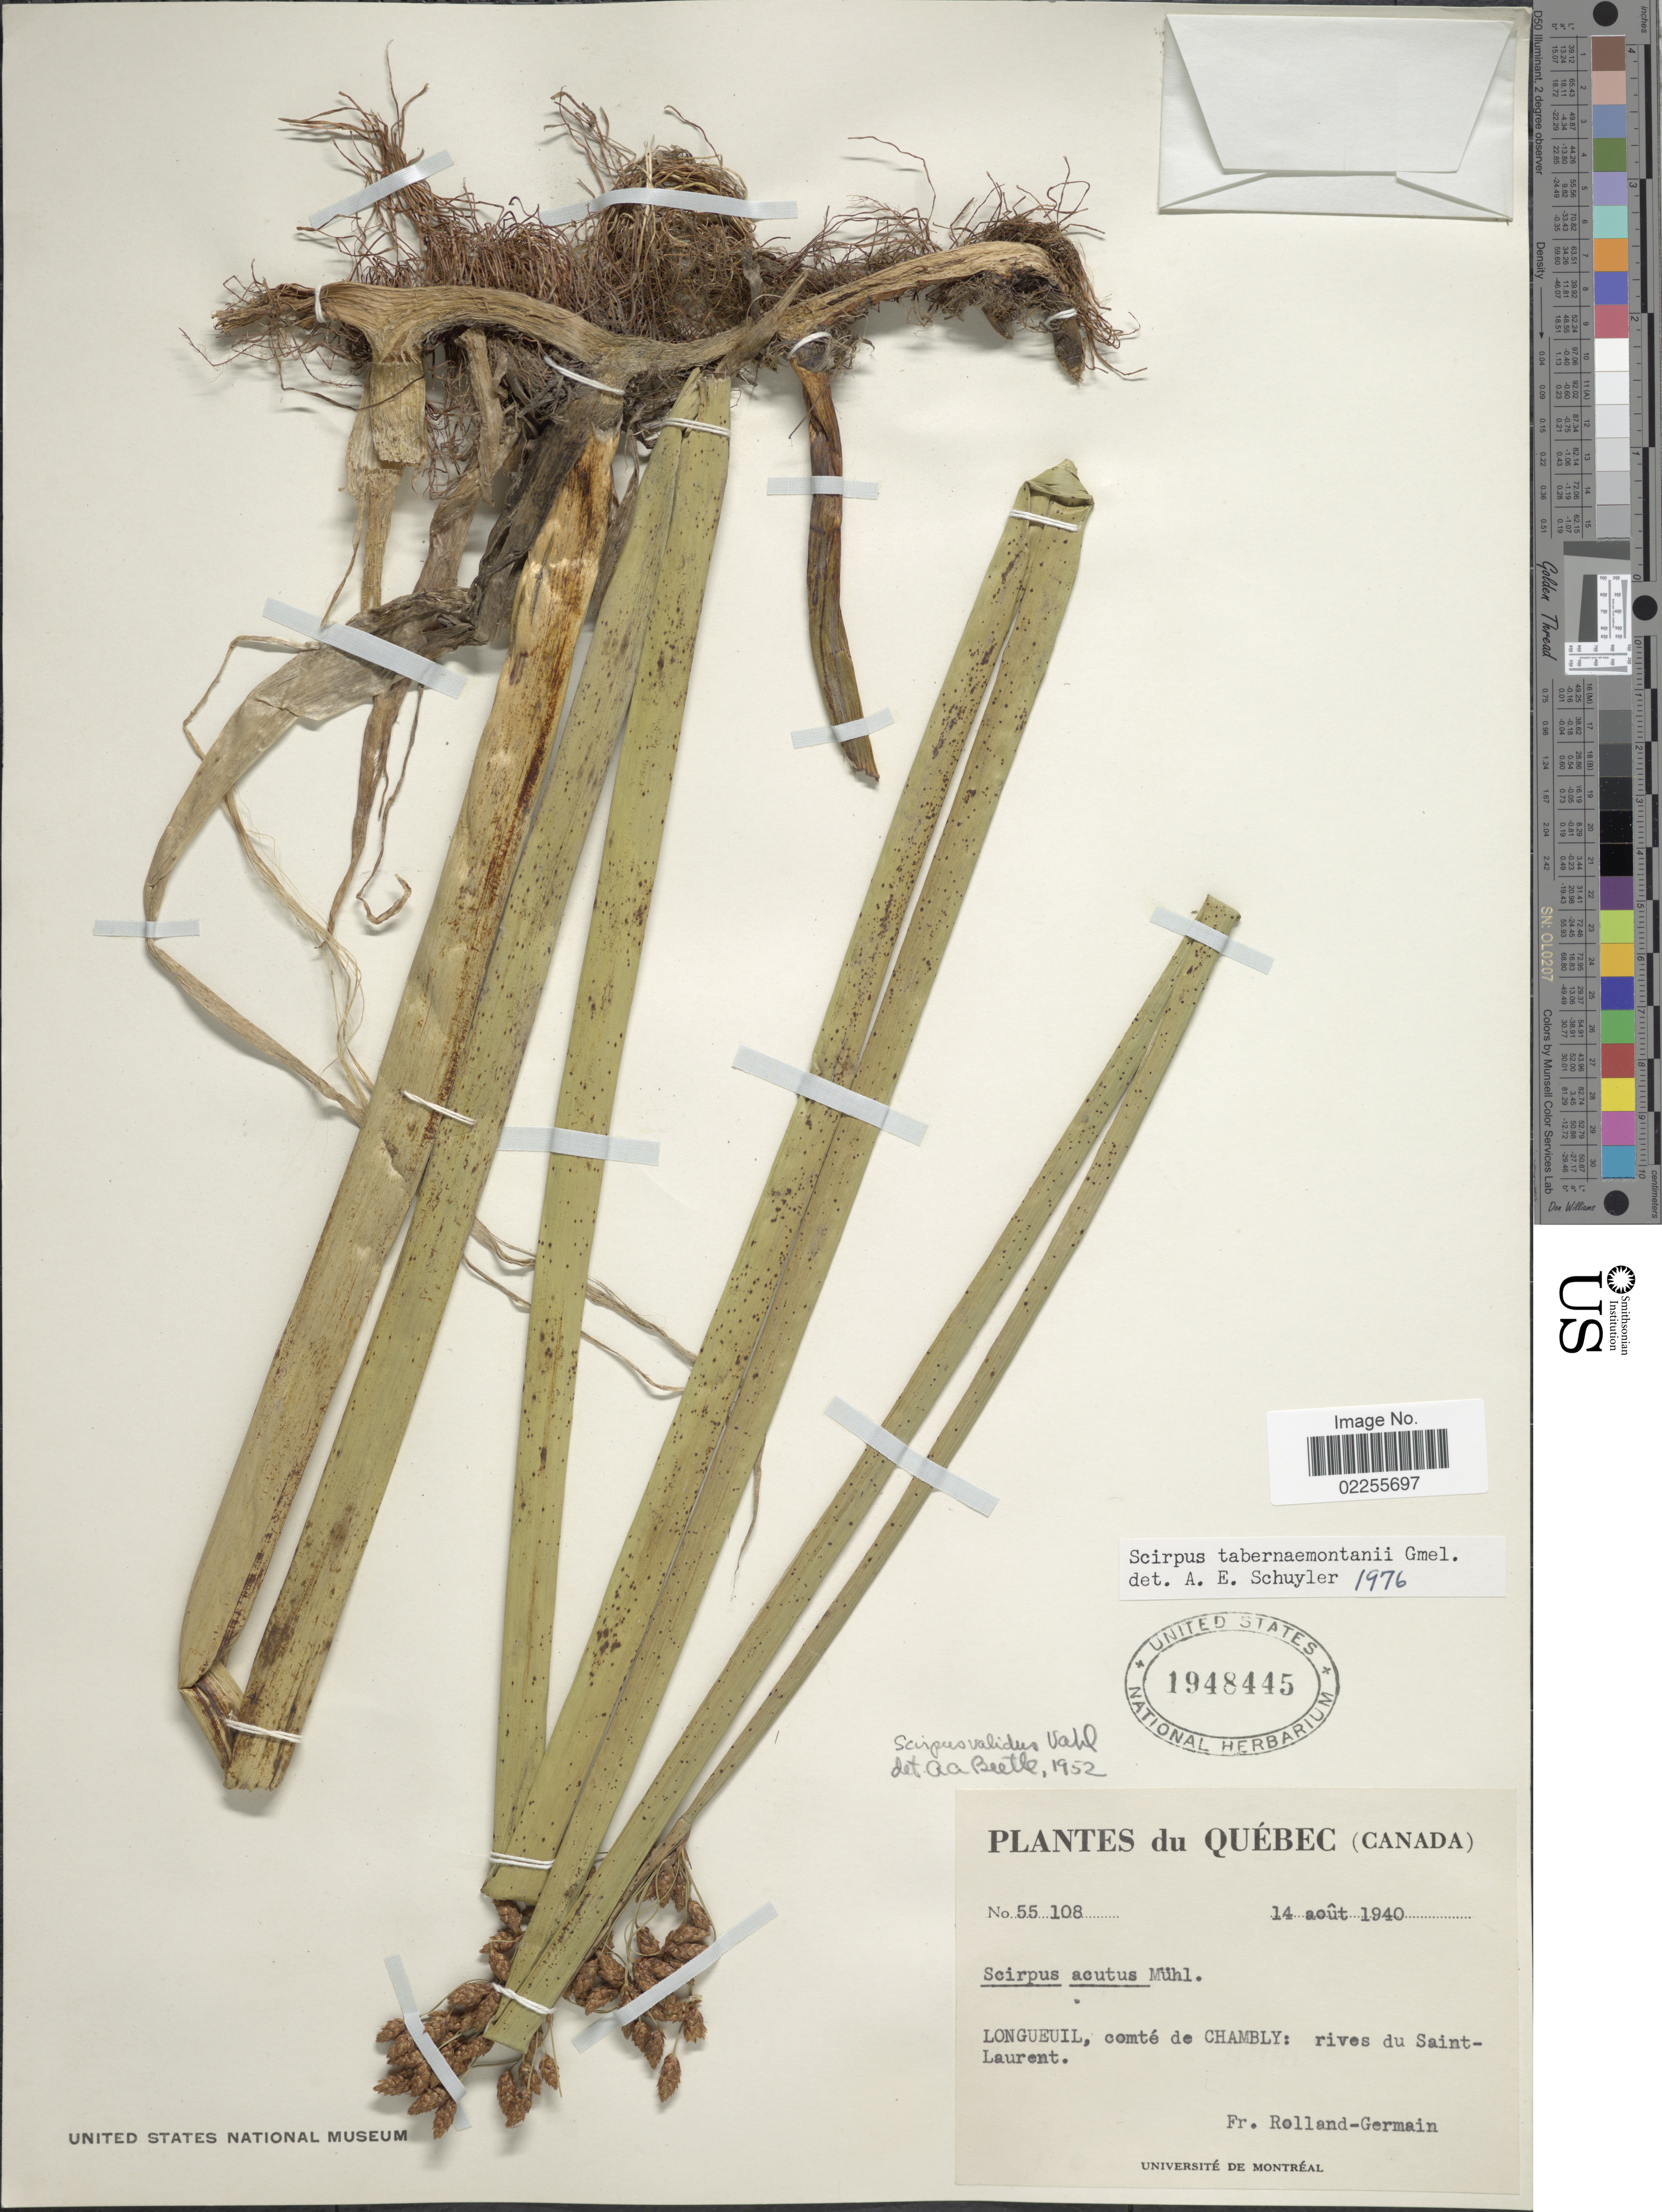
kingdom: Plantae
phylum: Tracheophyta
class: Liliopsida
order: Poales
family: Cyperaceae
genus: Schoenoplectus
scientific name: Schoenoplectus tabernaemontani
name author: (C.C. Gmel.) Palla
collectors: Rolland-Germain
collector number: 55108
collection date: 1940-08-14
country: Canada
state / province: Quebec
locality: Longeuil, comte de Chambly: rives du Saint-Laurent.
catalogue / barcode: US 1948445